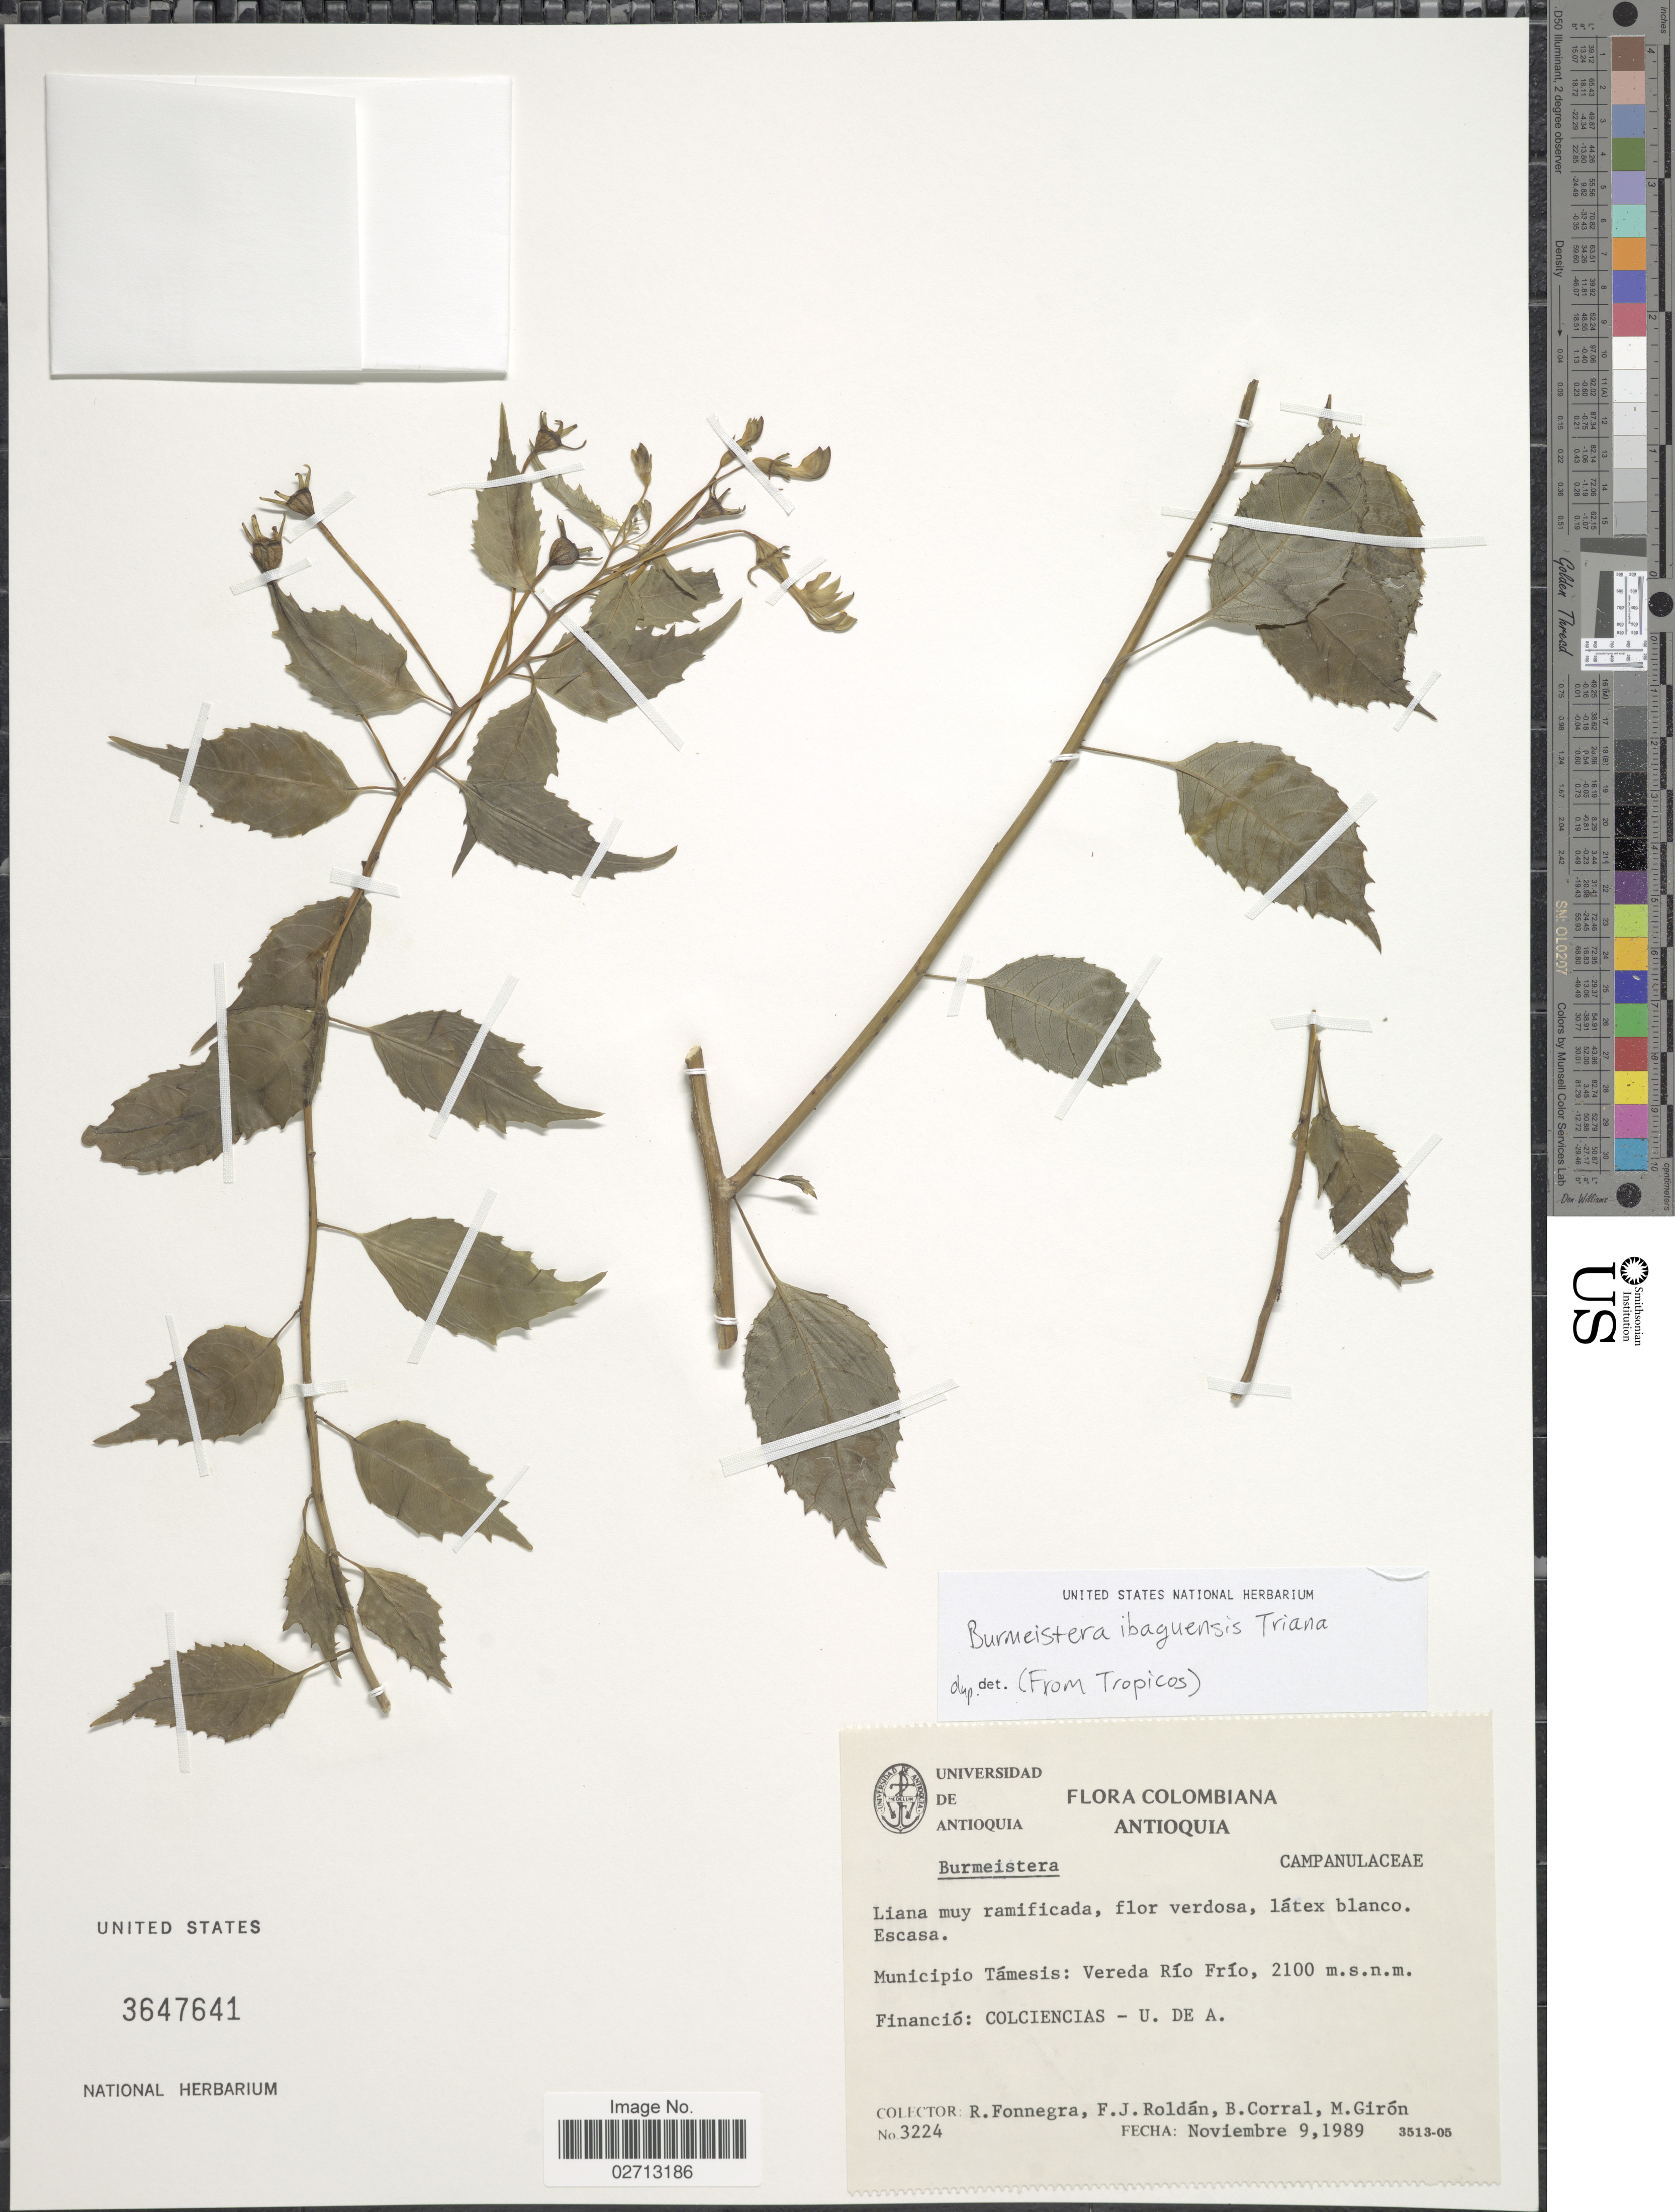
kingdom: Plantae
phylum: Tracheophyta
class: Magnoliopsida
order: Asterales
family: Campanulaceae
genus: Burmeistera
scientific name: Burmeistera ibaguensis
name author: H. Karst.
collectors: R. Fonnegra, F. J. Roldán, B. Corral & M. Girón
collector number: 3224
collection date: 1989-11-09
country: Colombia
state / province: Antioquia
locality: Municipio Támesis: Vereda Río Frío.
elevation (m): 2100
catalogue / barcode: US 3647641